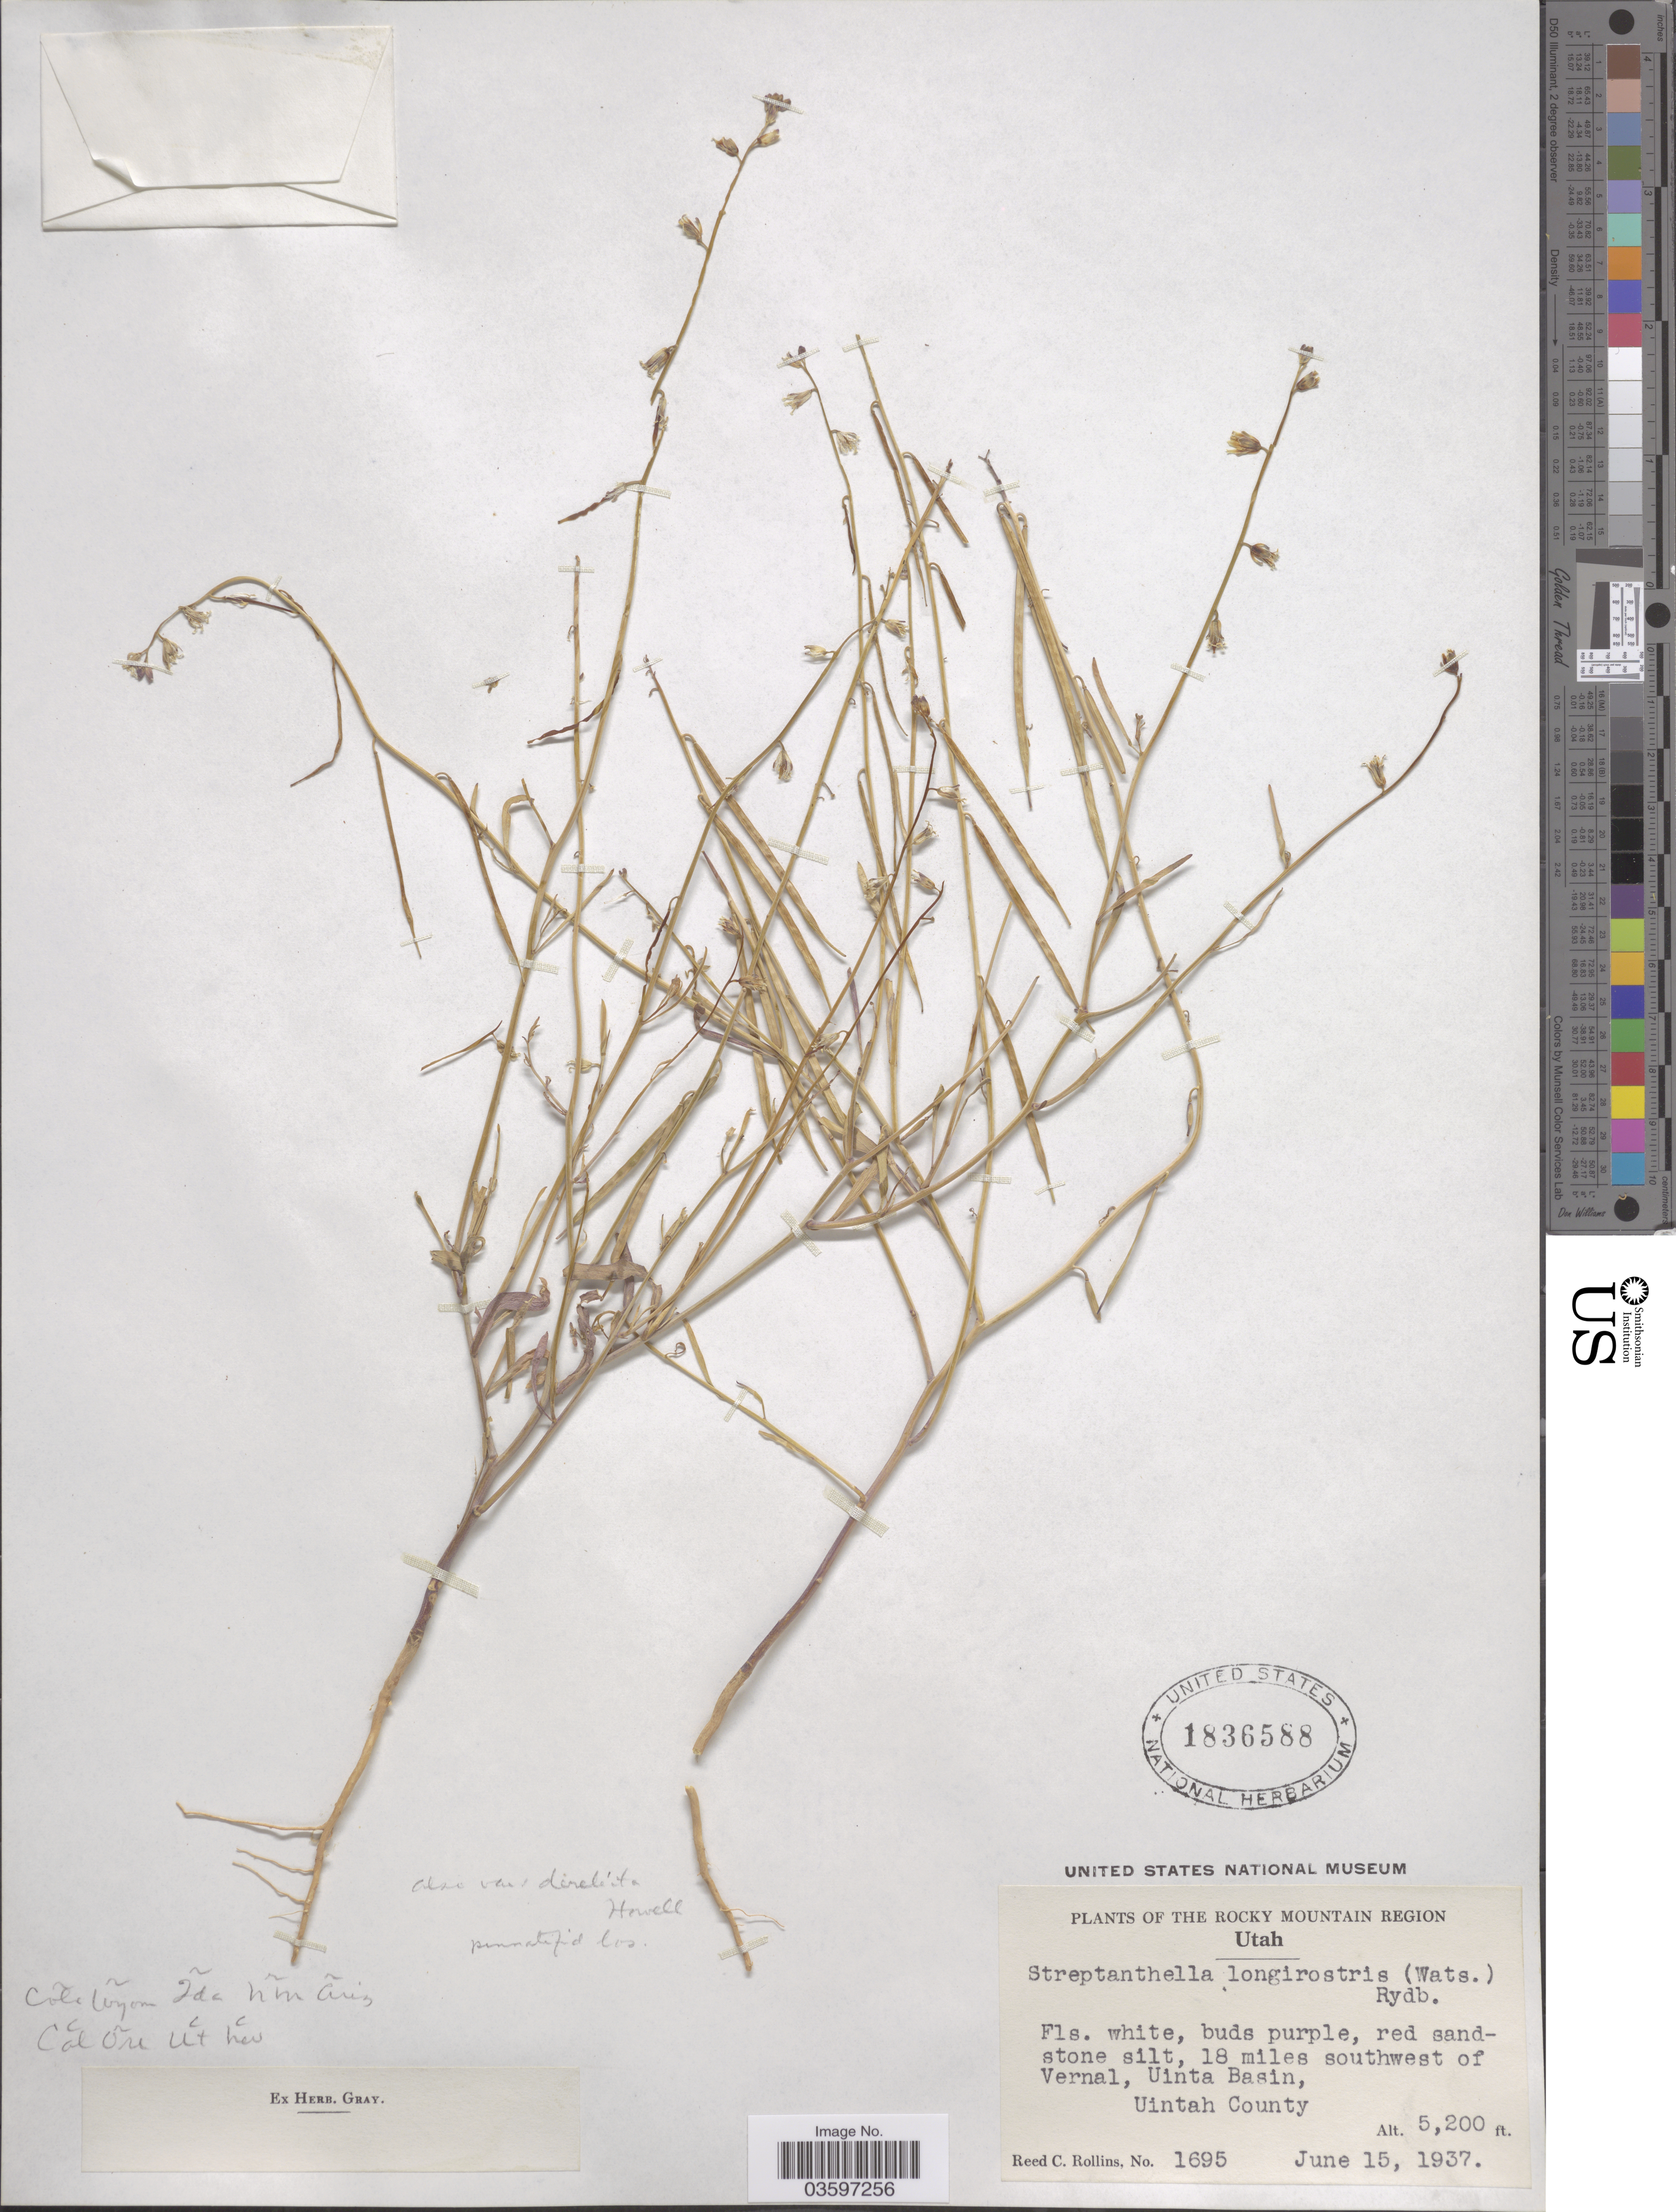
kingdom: Plantae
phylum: Tracheophyta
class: Magnoliopsida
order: Brassicales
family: Brassicaceae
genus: Streptanthella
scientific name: Streptanthella longirostris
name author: (S. Watson) Rydb.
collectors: R. C. Rollins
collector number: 1695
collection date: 1937-06-15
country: United States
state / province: Utah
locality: The Rocky Mountain Region. 18 miles southwest of Vernal, Uinta Basin, Uintah County.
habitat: bed of upper creek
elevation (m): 1585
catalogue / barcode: US 1836588